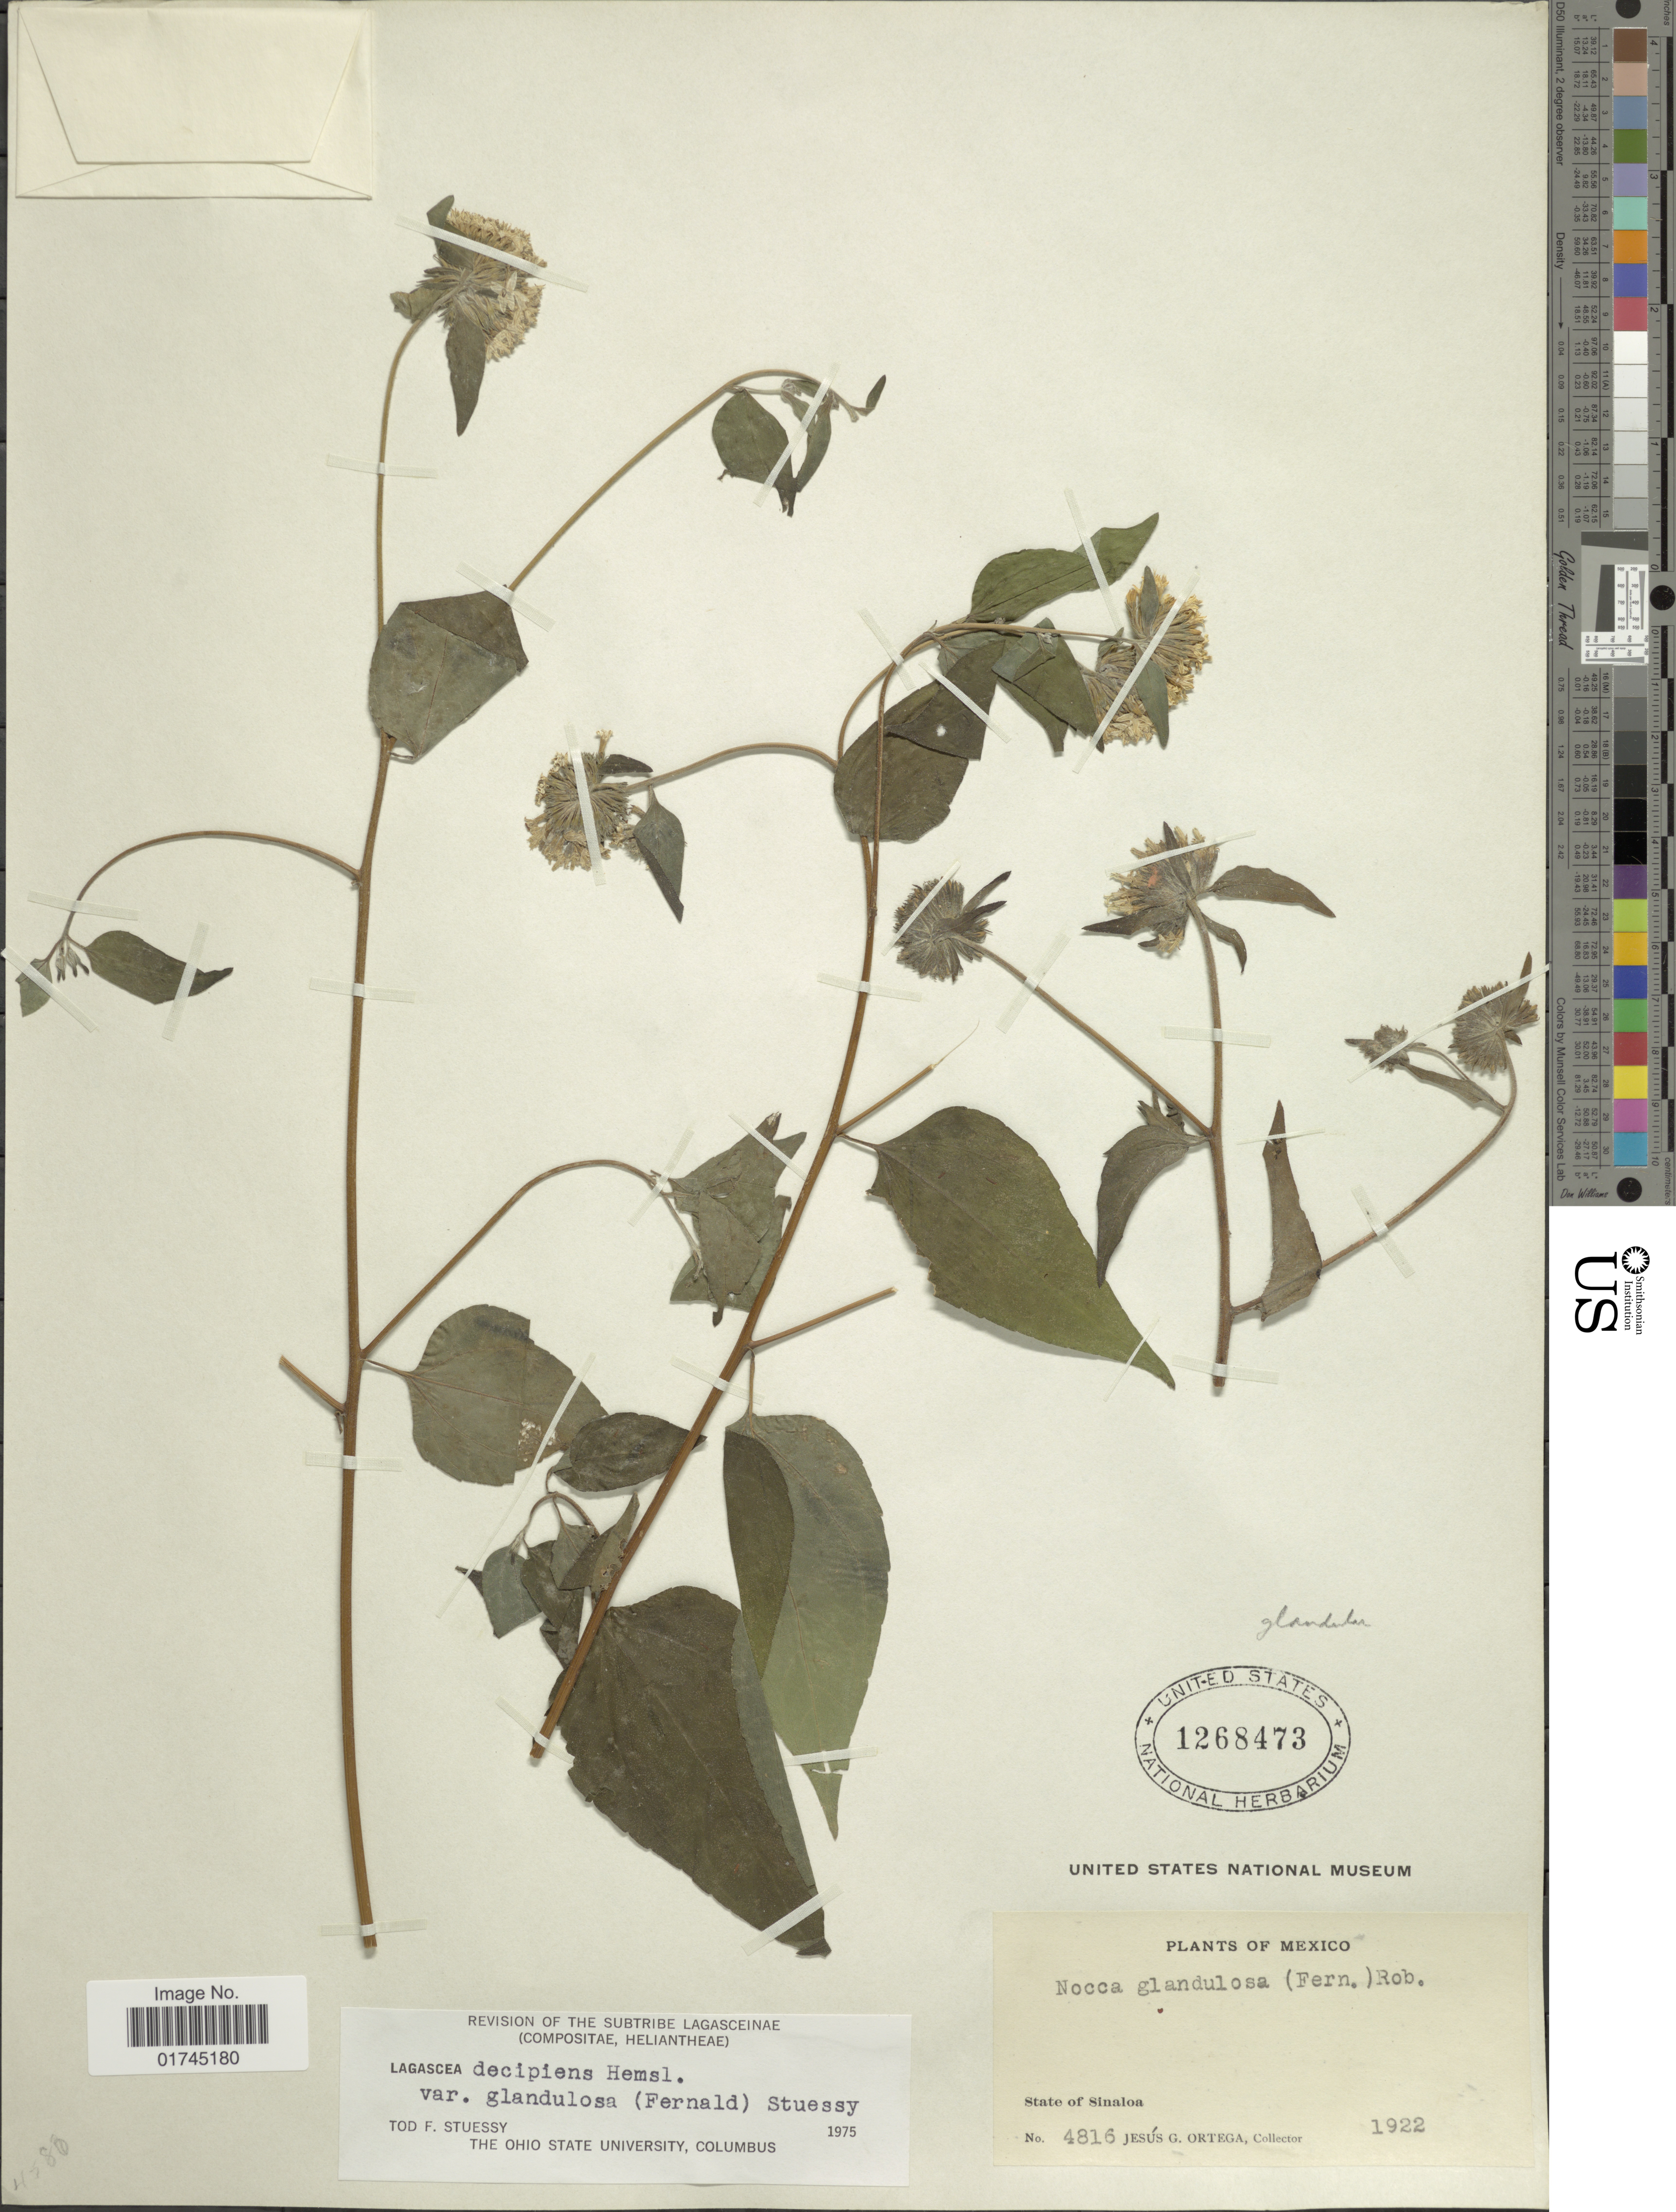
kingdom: Plantae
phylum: Tracheophyta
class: Magnoliopsida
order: Asterales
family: Asteraceae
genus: Lagascea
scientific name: Lagascea decipiens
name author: Hemsl.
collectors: J. Ortega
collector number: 4816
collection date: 1922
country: Mexico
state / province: Sinaloa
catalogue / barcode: US 1268473